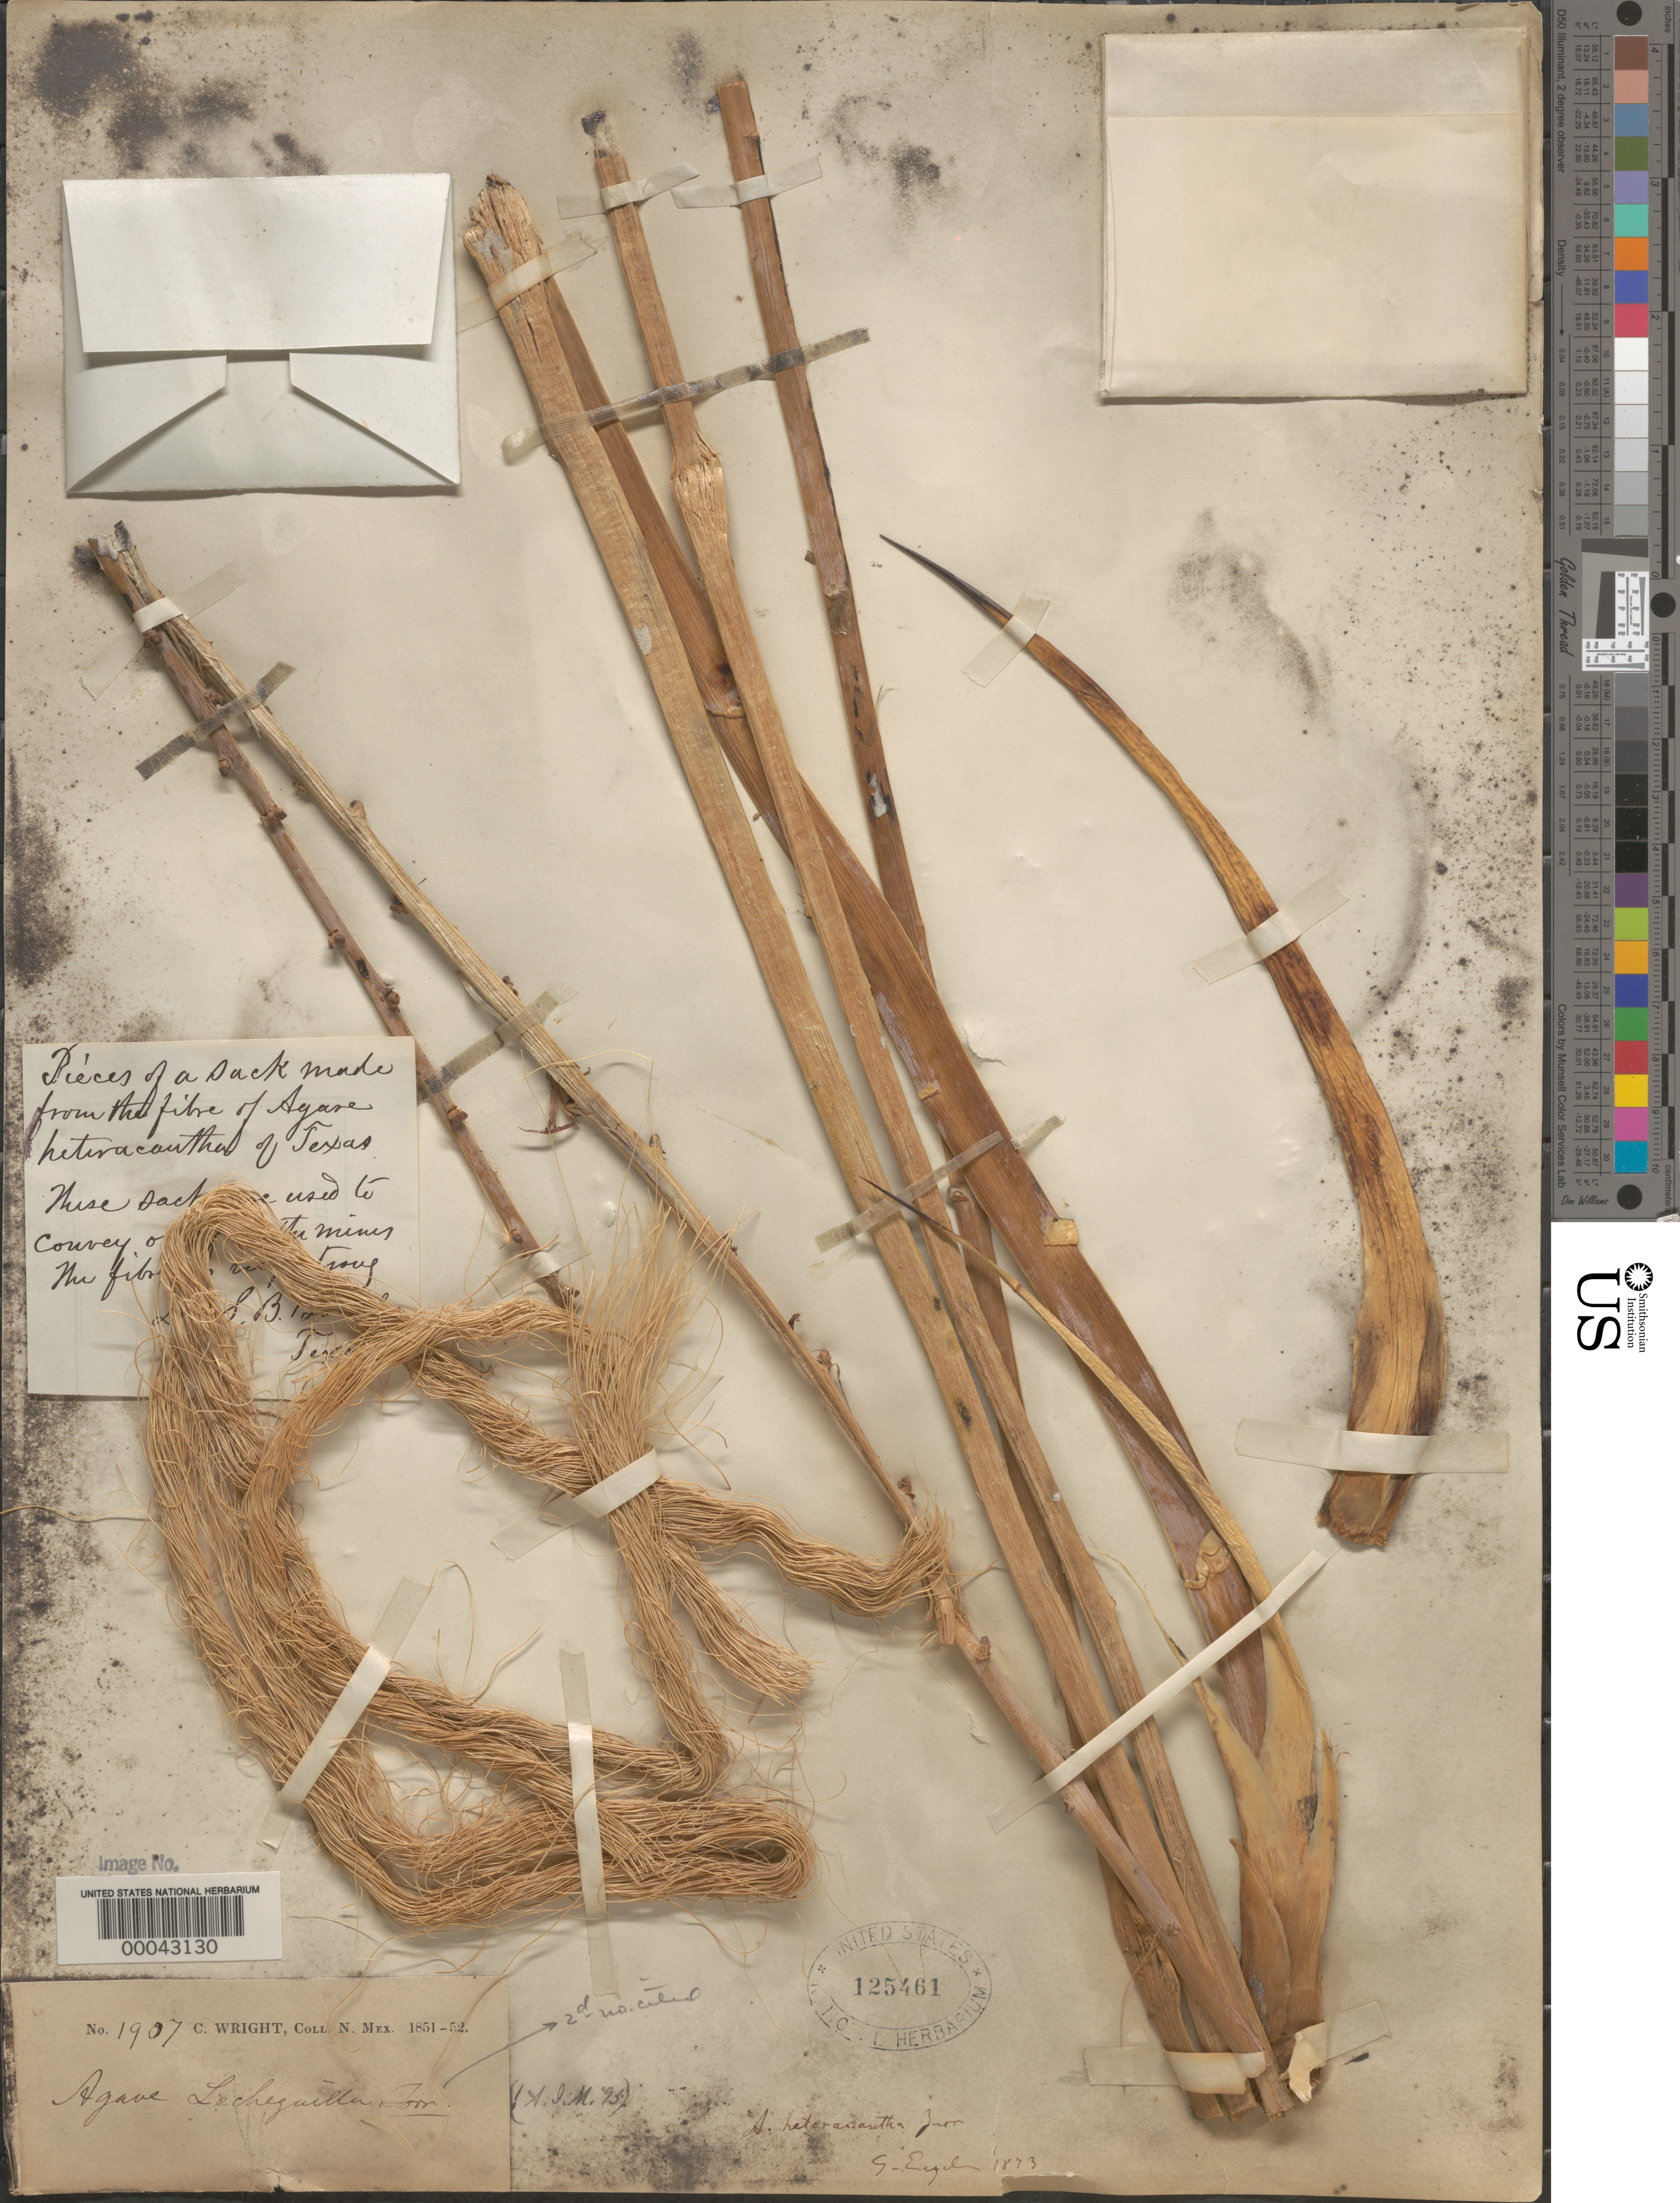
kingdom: Plantae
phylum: Tracheophyta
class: Liliopsida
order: Asparagales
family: Asparagaceae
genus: Agave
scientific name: Agave lechuguilla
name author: Torr.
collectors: C. Wright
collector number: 1907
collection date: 1851/1852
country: United States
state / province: New Mexico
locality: N. Mex.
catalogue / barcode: US 125461